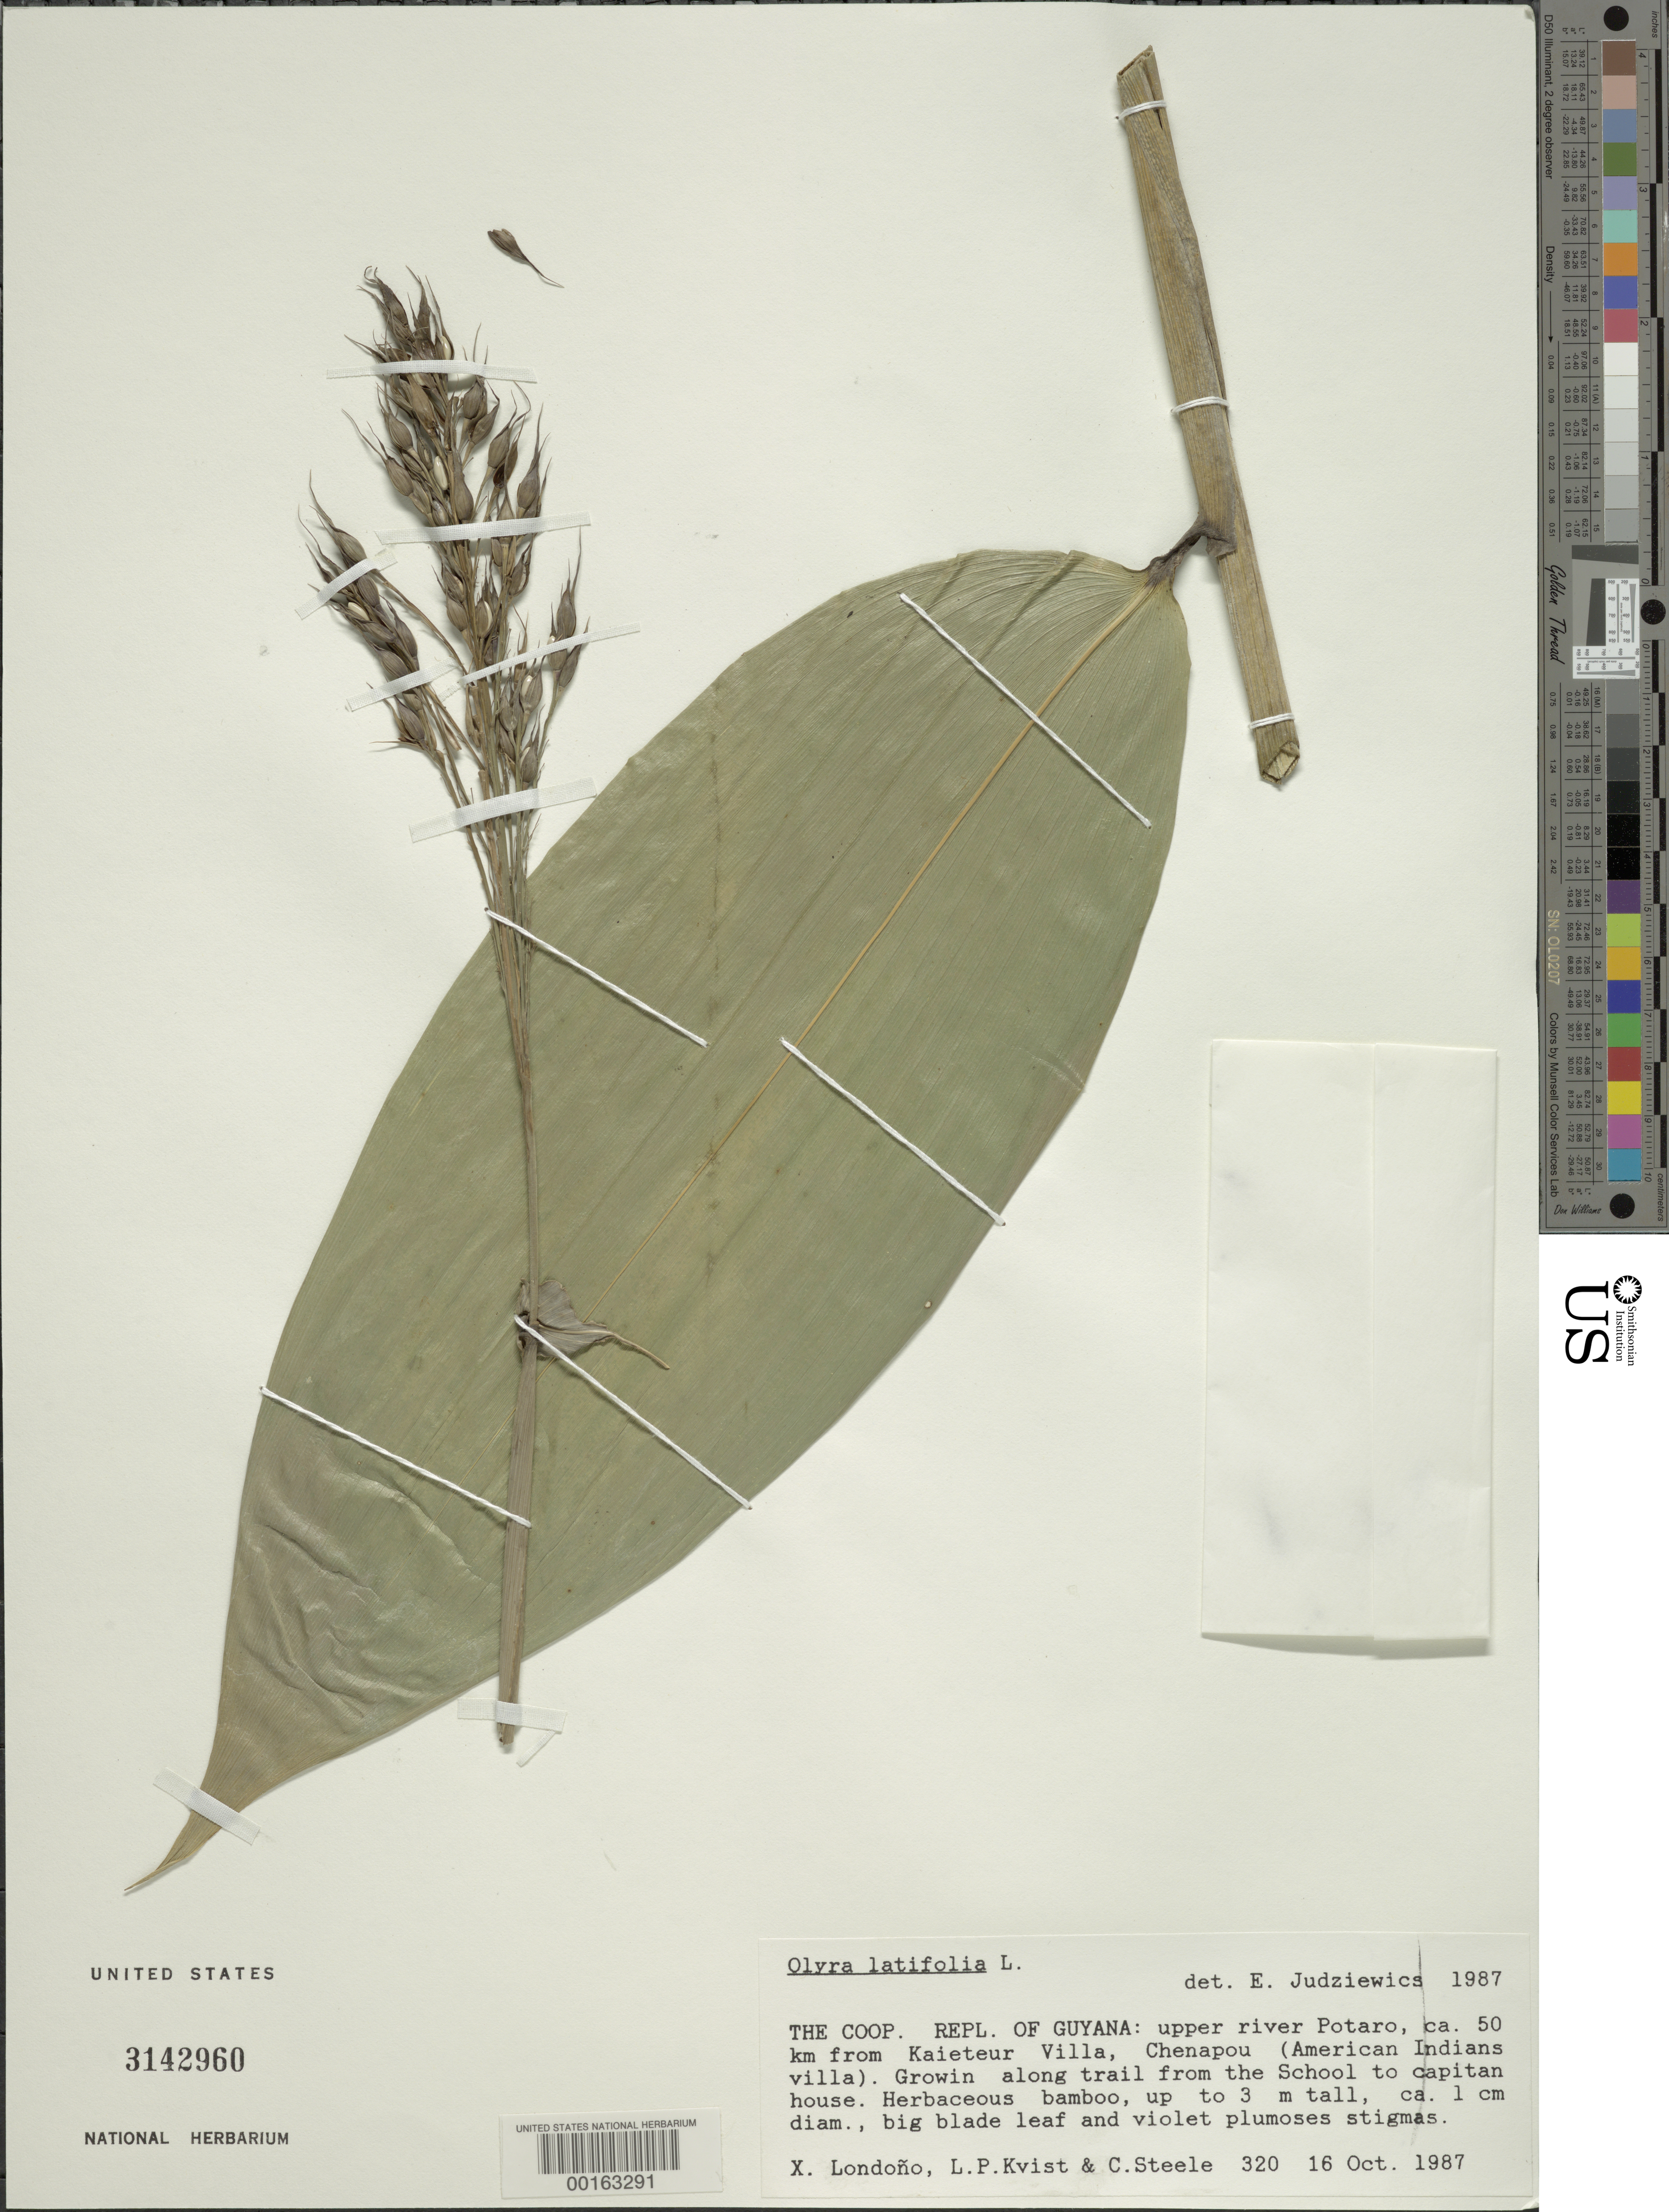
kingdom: Plantae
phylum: Tracheophyta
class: Liliopsida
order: Poales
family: Poaceae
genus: Olyra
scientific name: Olyra latifolia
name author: L.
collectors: X. Londoño, L. P. Kvist & O. C. Steele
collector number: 320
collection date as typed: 16 Oct 1987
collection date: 1987-10-16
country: Guyana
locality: Upper river potaro 50 km from kaieteur villa, chenapou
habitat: Growing along trail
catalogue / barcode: US 3142960